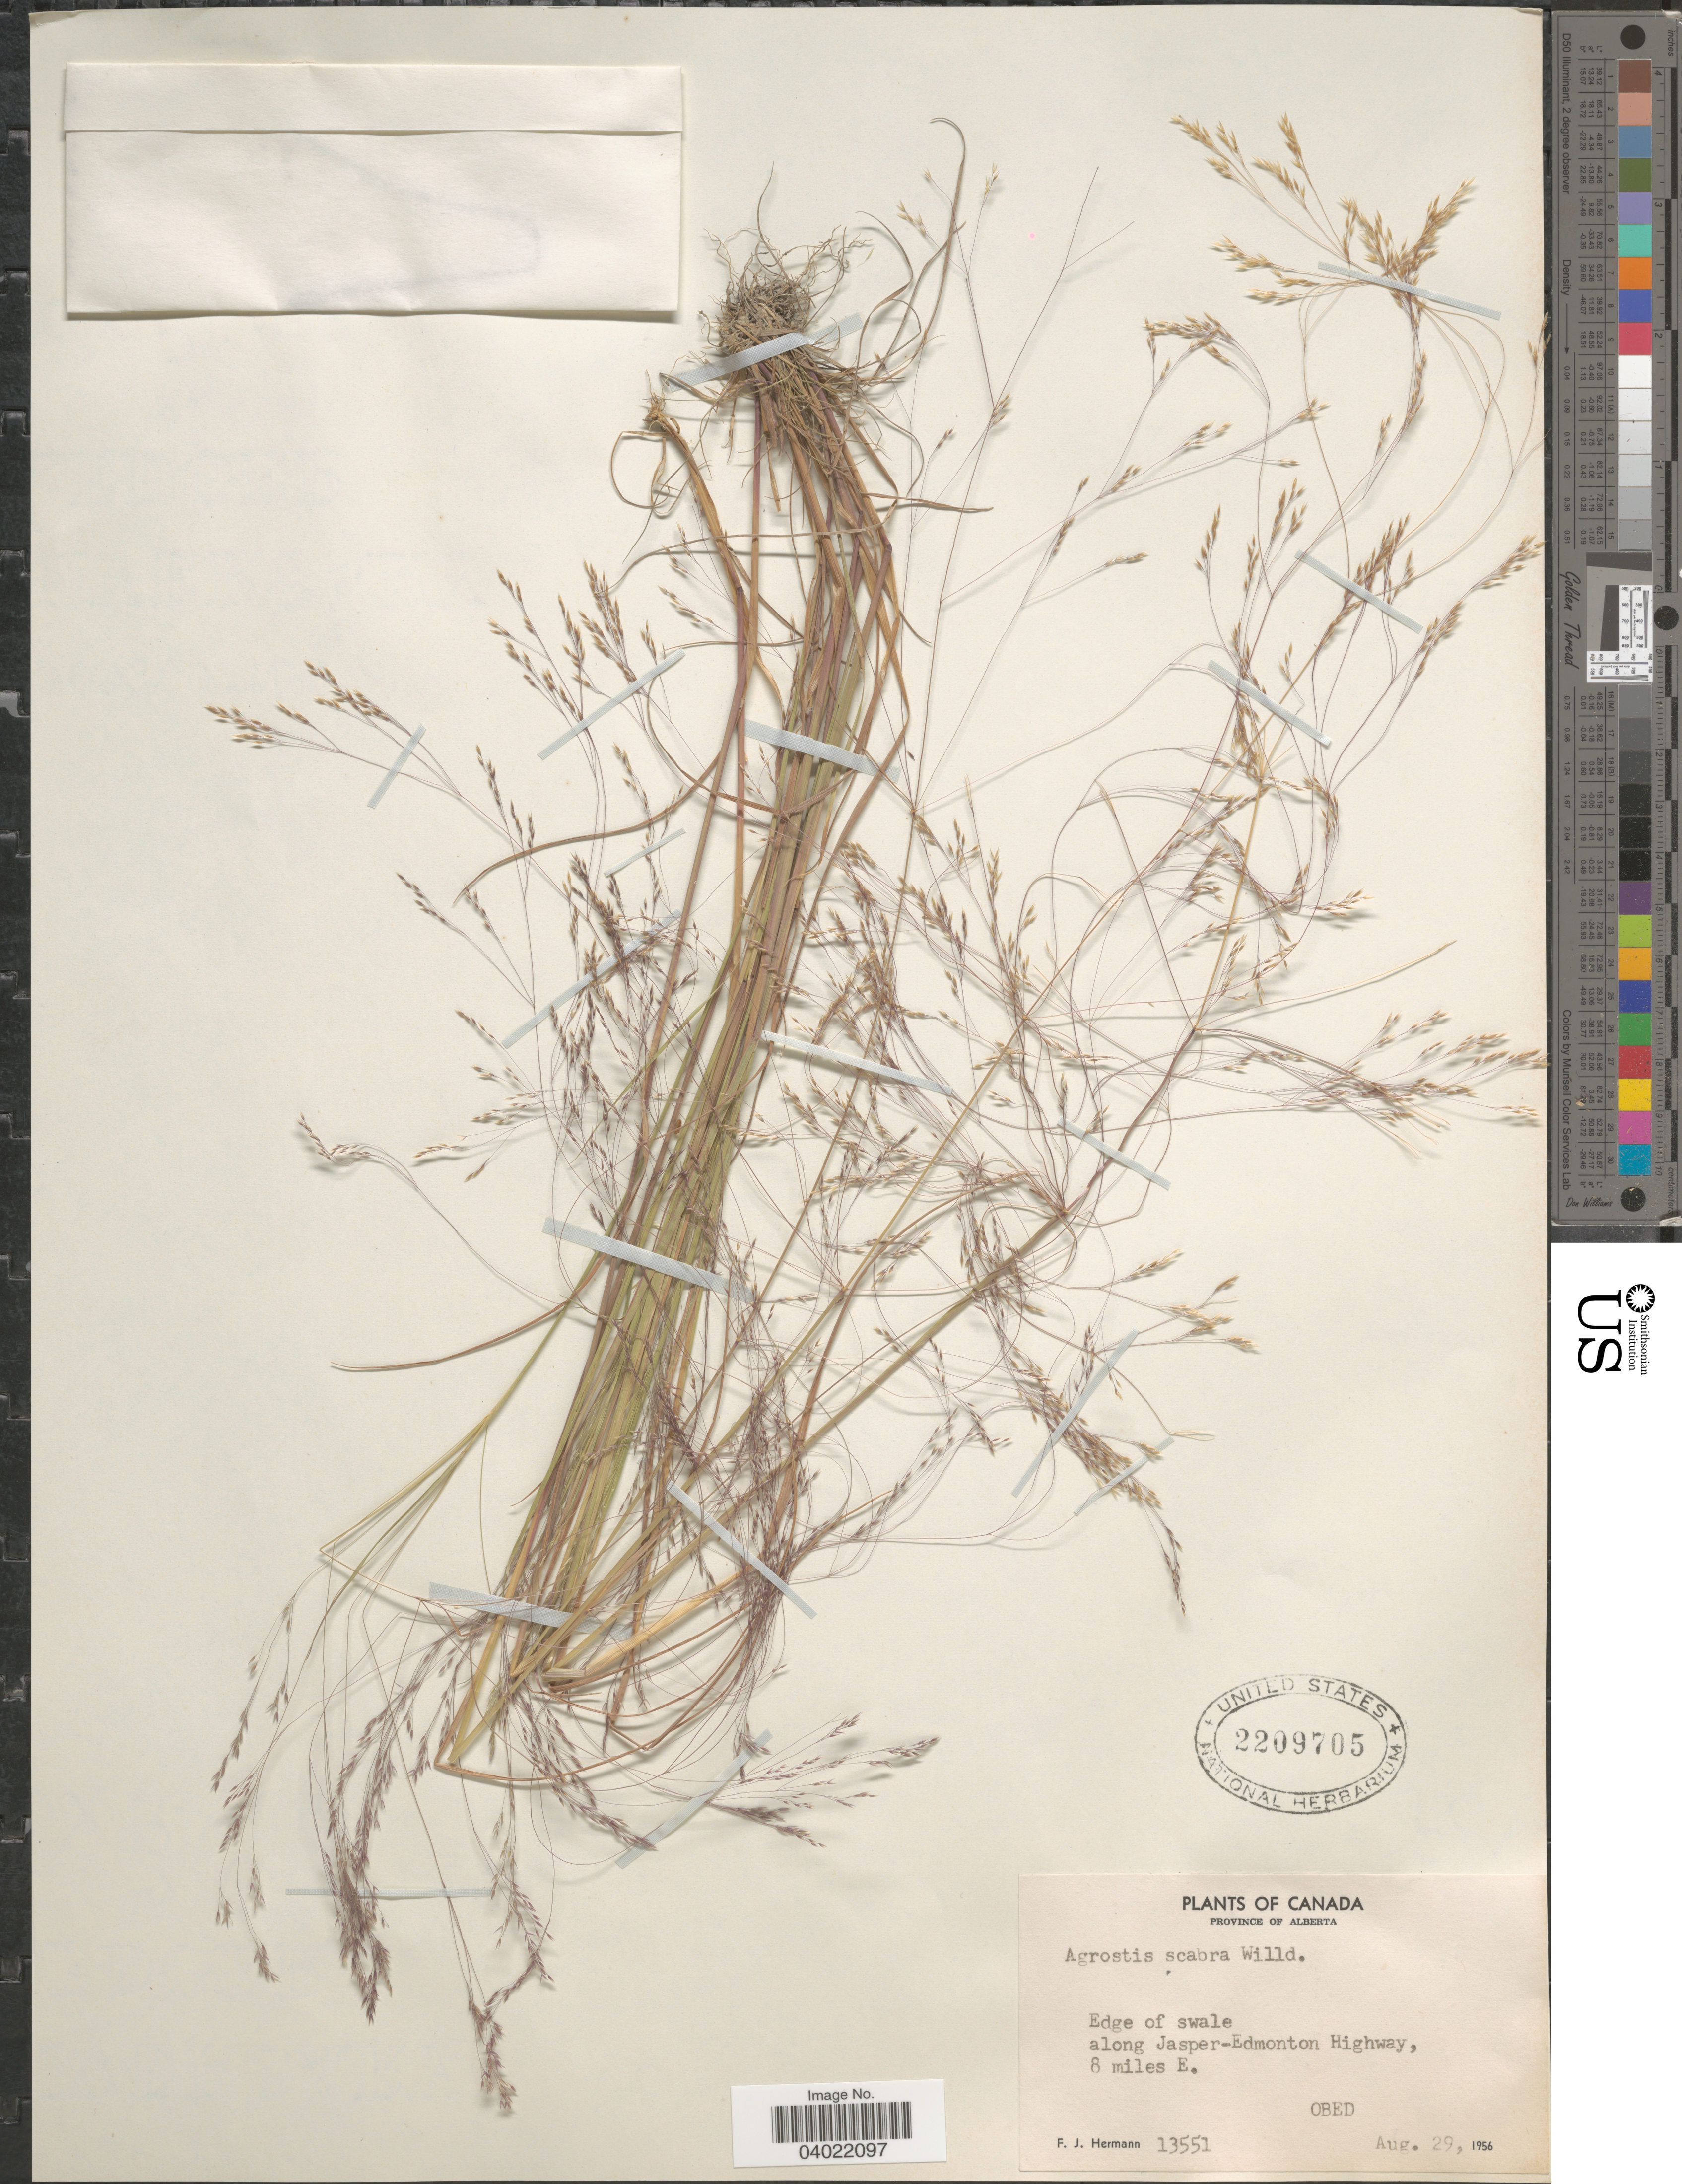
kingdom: Plantae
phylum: Tracheophyta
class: Liliopsida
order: Poales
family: Poaceae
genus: Agrostis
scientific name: Agrostis scabra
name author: Willd.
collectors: F. J. Hermann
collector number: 13551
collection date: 1956-08-29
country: Canada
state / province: Alberta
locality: Edge of swale along Jasper-Edmonton Highway. 8 miles E. Obed.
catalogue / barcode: US 2209705